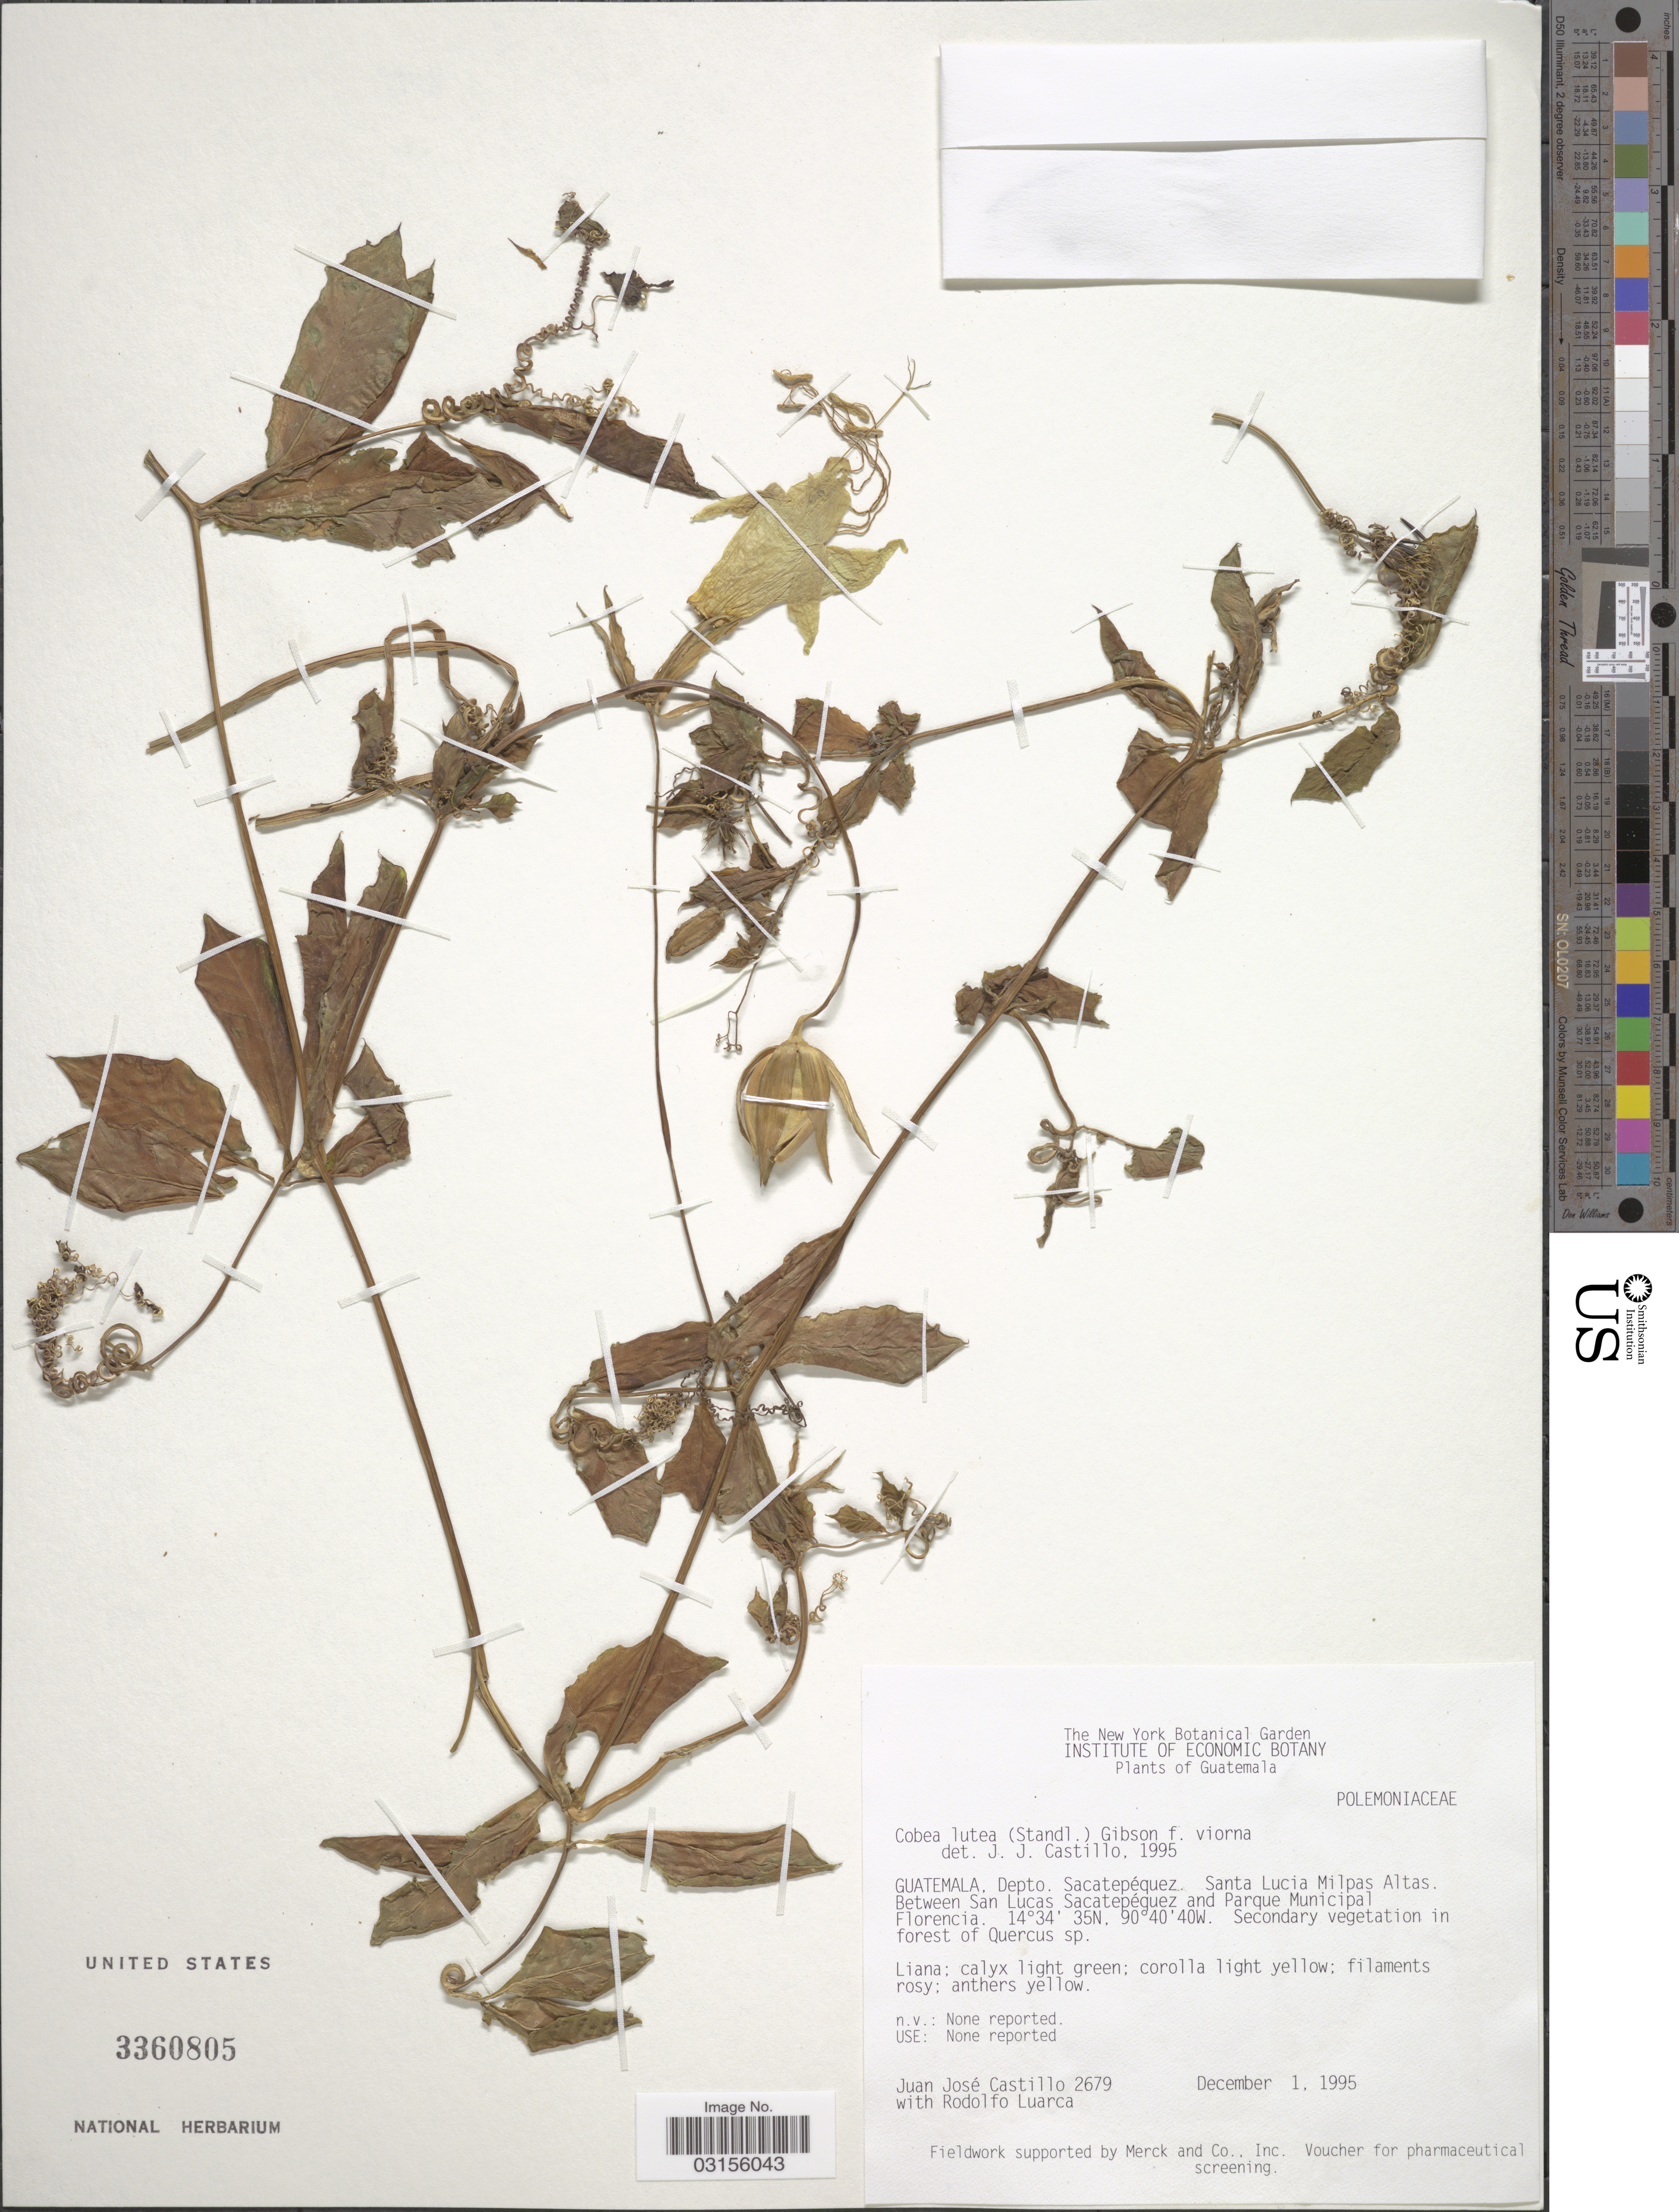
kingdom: Plantae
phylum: Tracheophyta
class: Magnoliopsida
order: Ericales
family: Polemoniaceae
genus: Cobaea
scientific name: Cobaea lutea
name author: D. Don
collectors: J. Castillo & R. Luarca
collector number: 2679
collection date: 1995-12-01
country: Guatemala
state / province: Sacatepéquez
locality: Depto. Sacatepéquez. Santa Lucia Milpas Altas. Between San Lucas Sacatepéquez and Parque Municipal Florencia.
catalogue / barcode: US 3360805